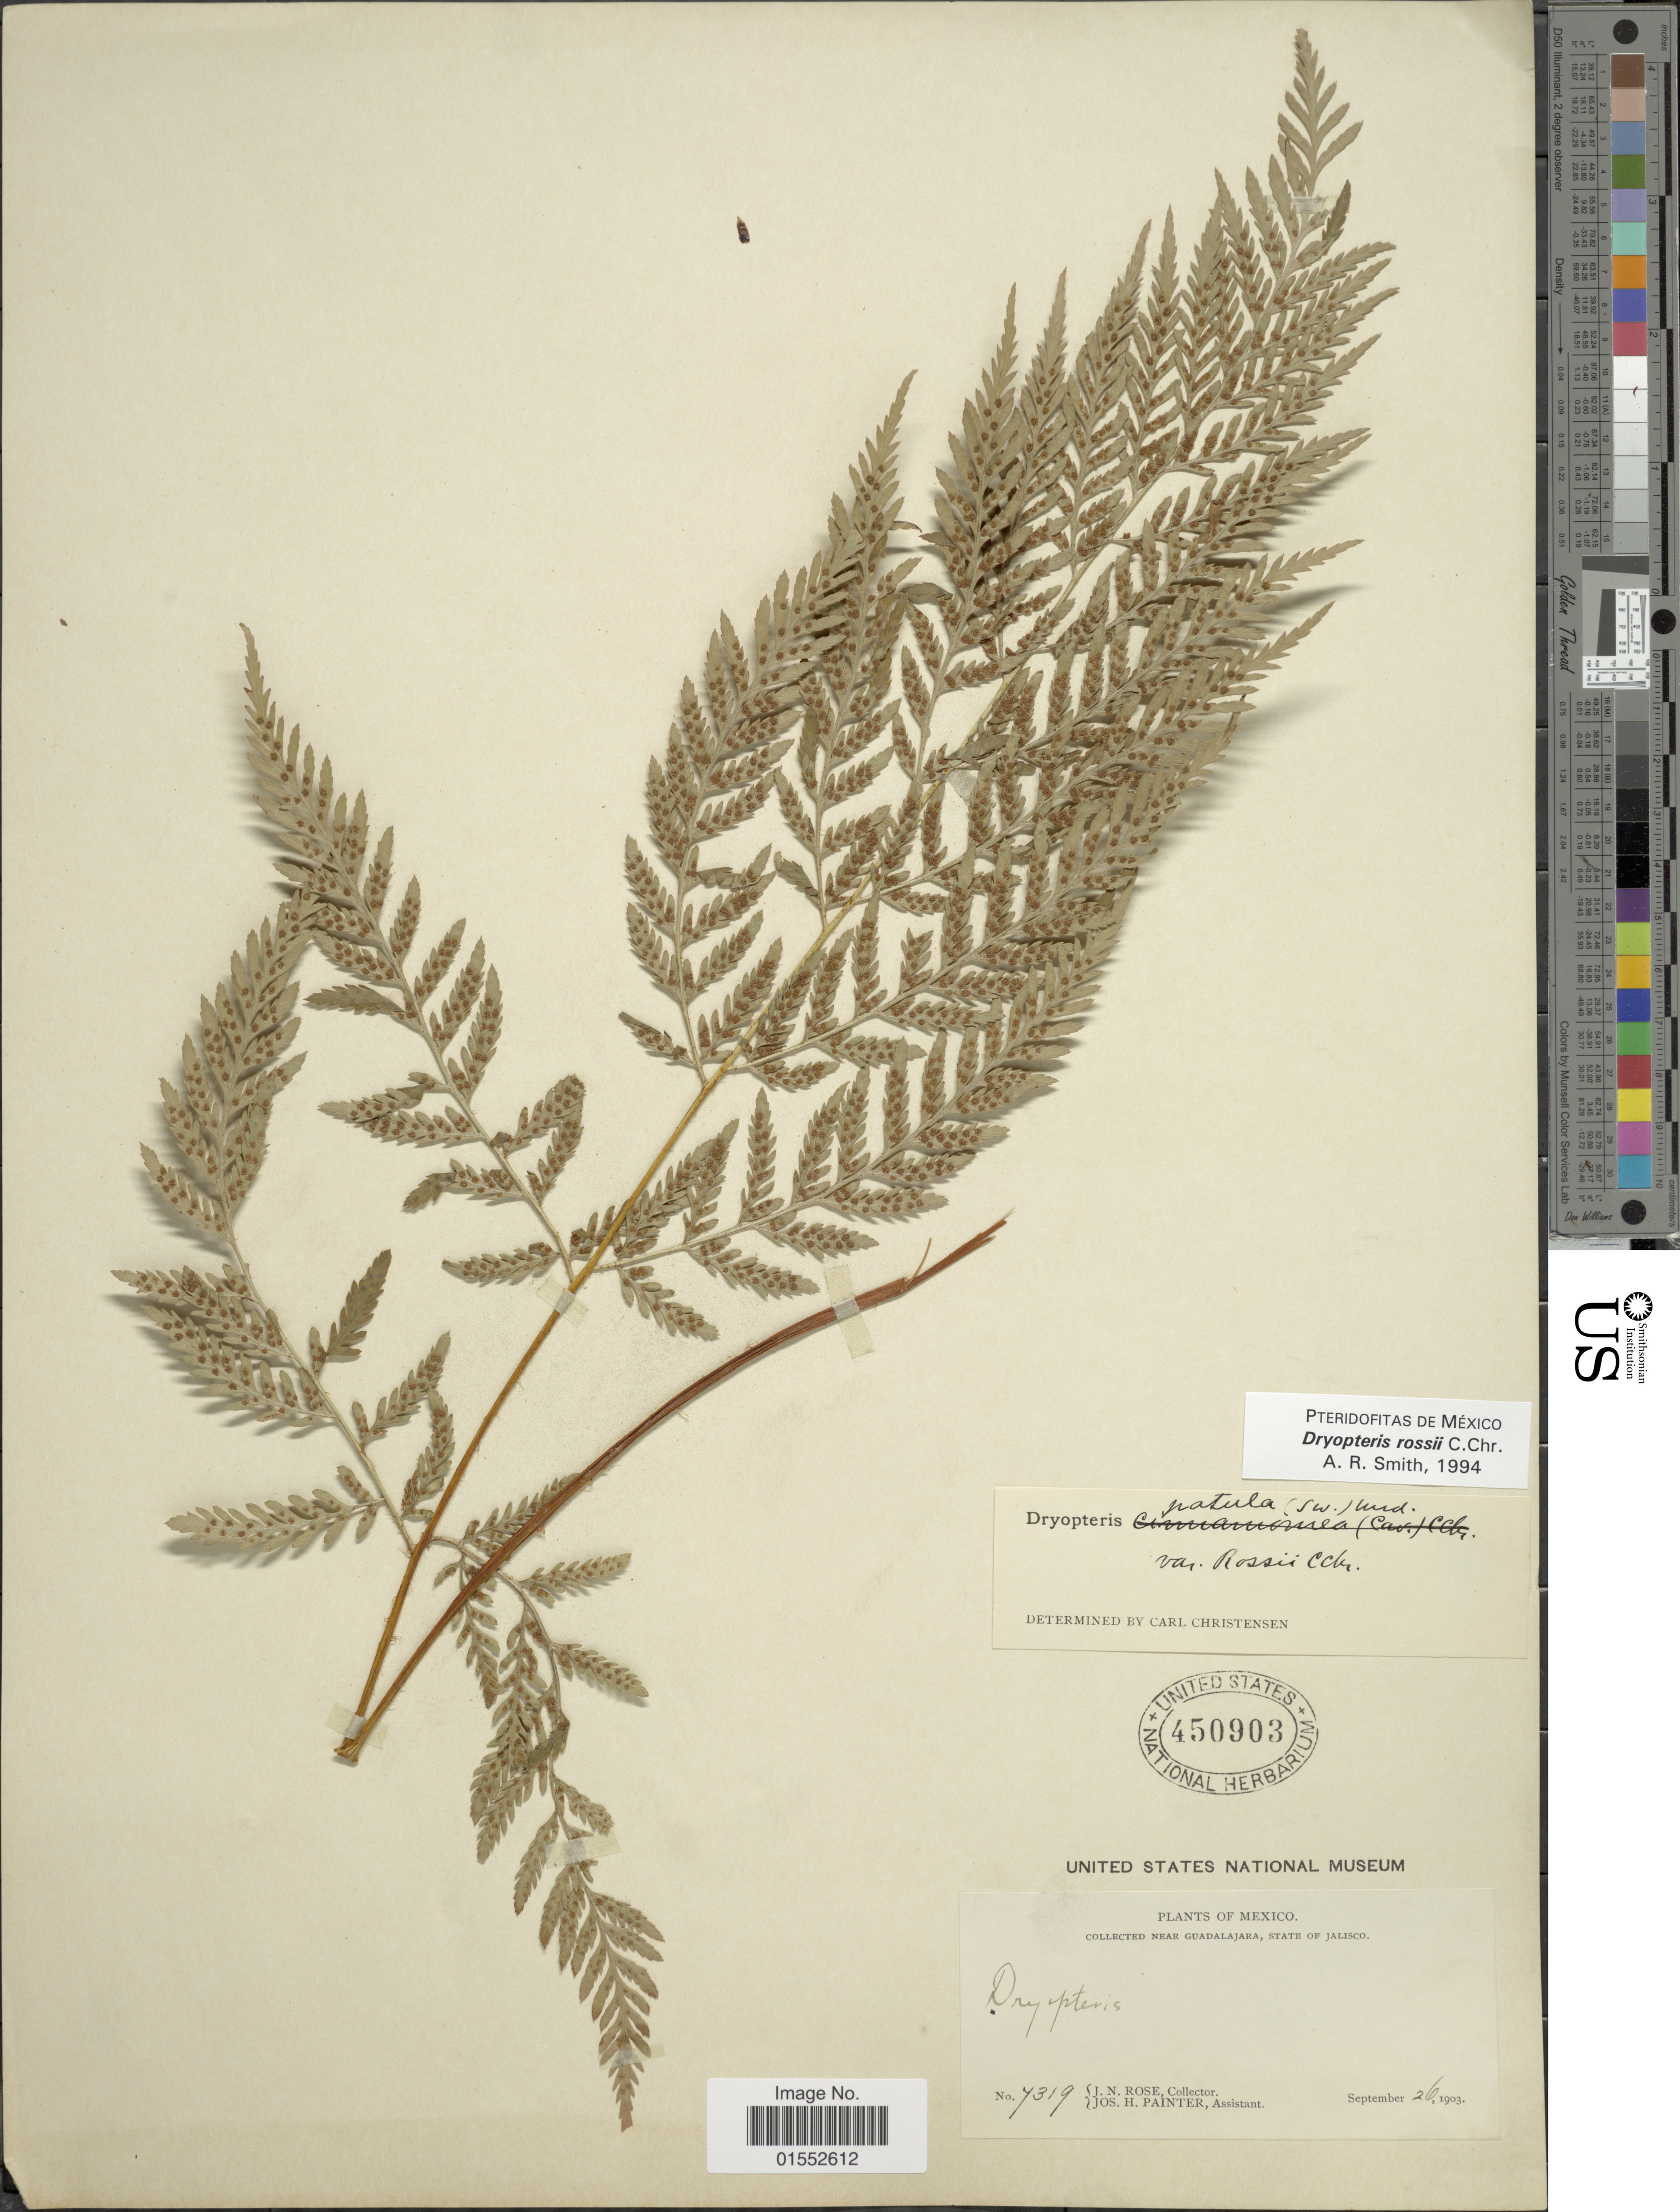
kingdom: Plantae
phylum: Tracheophyta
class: Polypodiopsida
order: Polypodiales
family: Dryopteridaceae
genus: Dryopteris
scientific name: Dryopteris rossii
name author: C. Chr.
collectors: J. N. Rose & J. H. Painter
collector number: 7319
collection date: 1903-09-26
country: Mexico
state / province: Jalisco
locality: Near Guadalajara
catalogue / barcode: US 450903